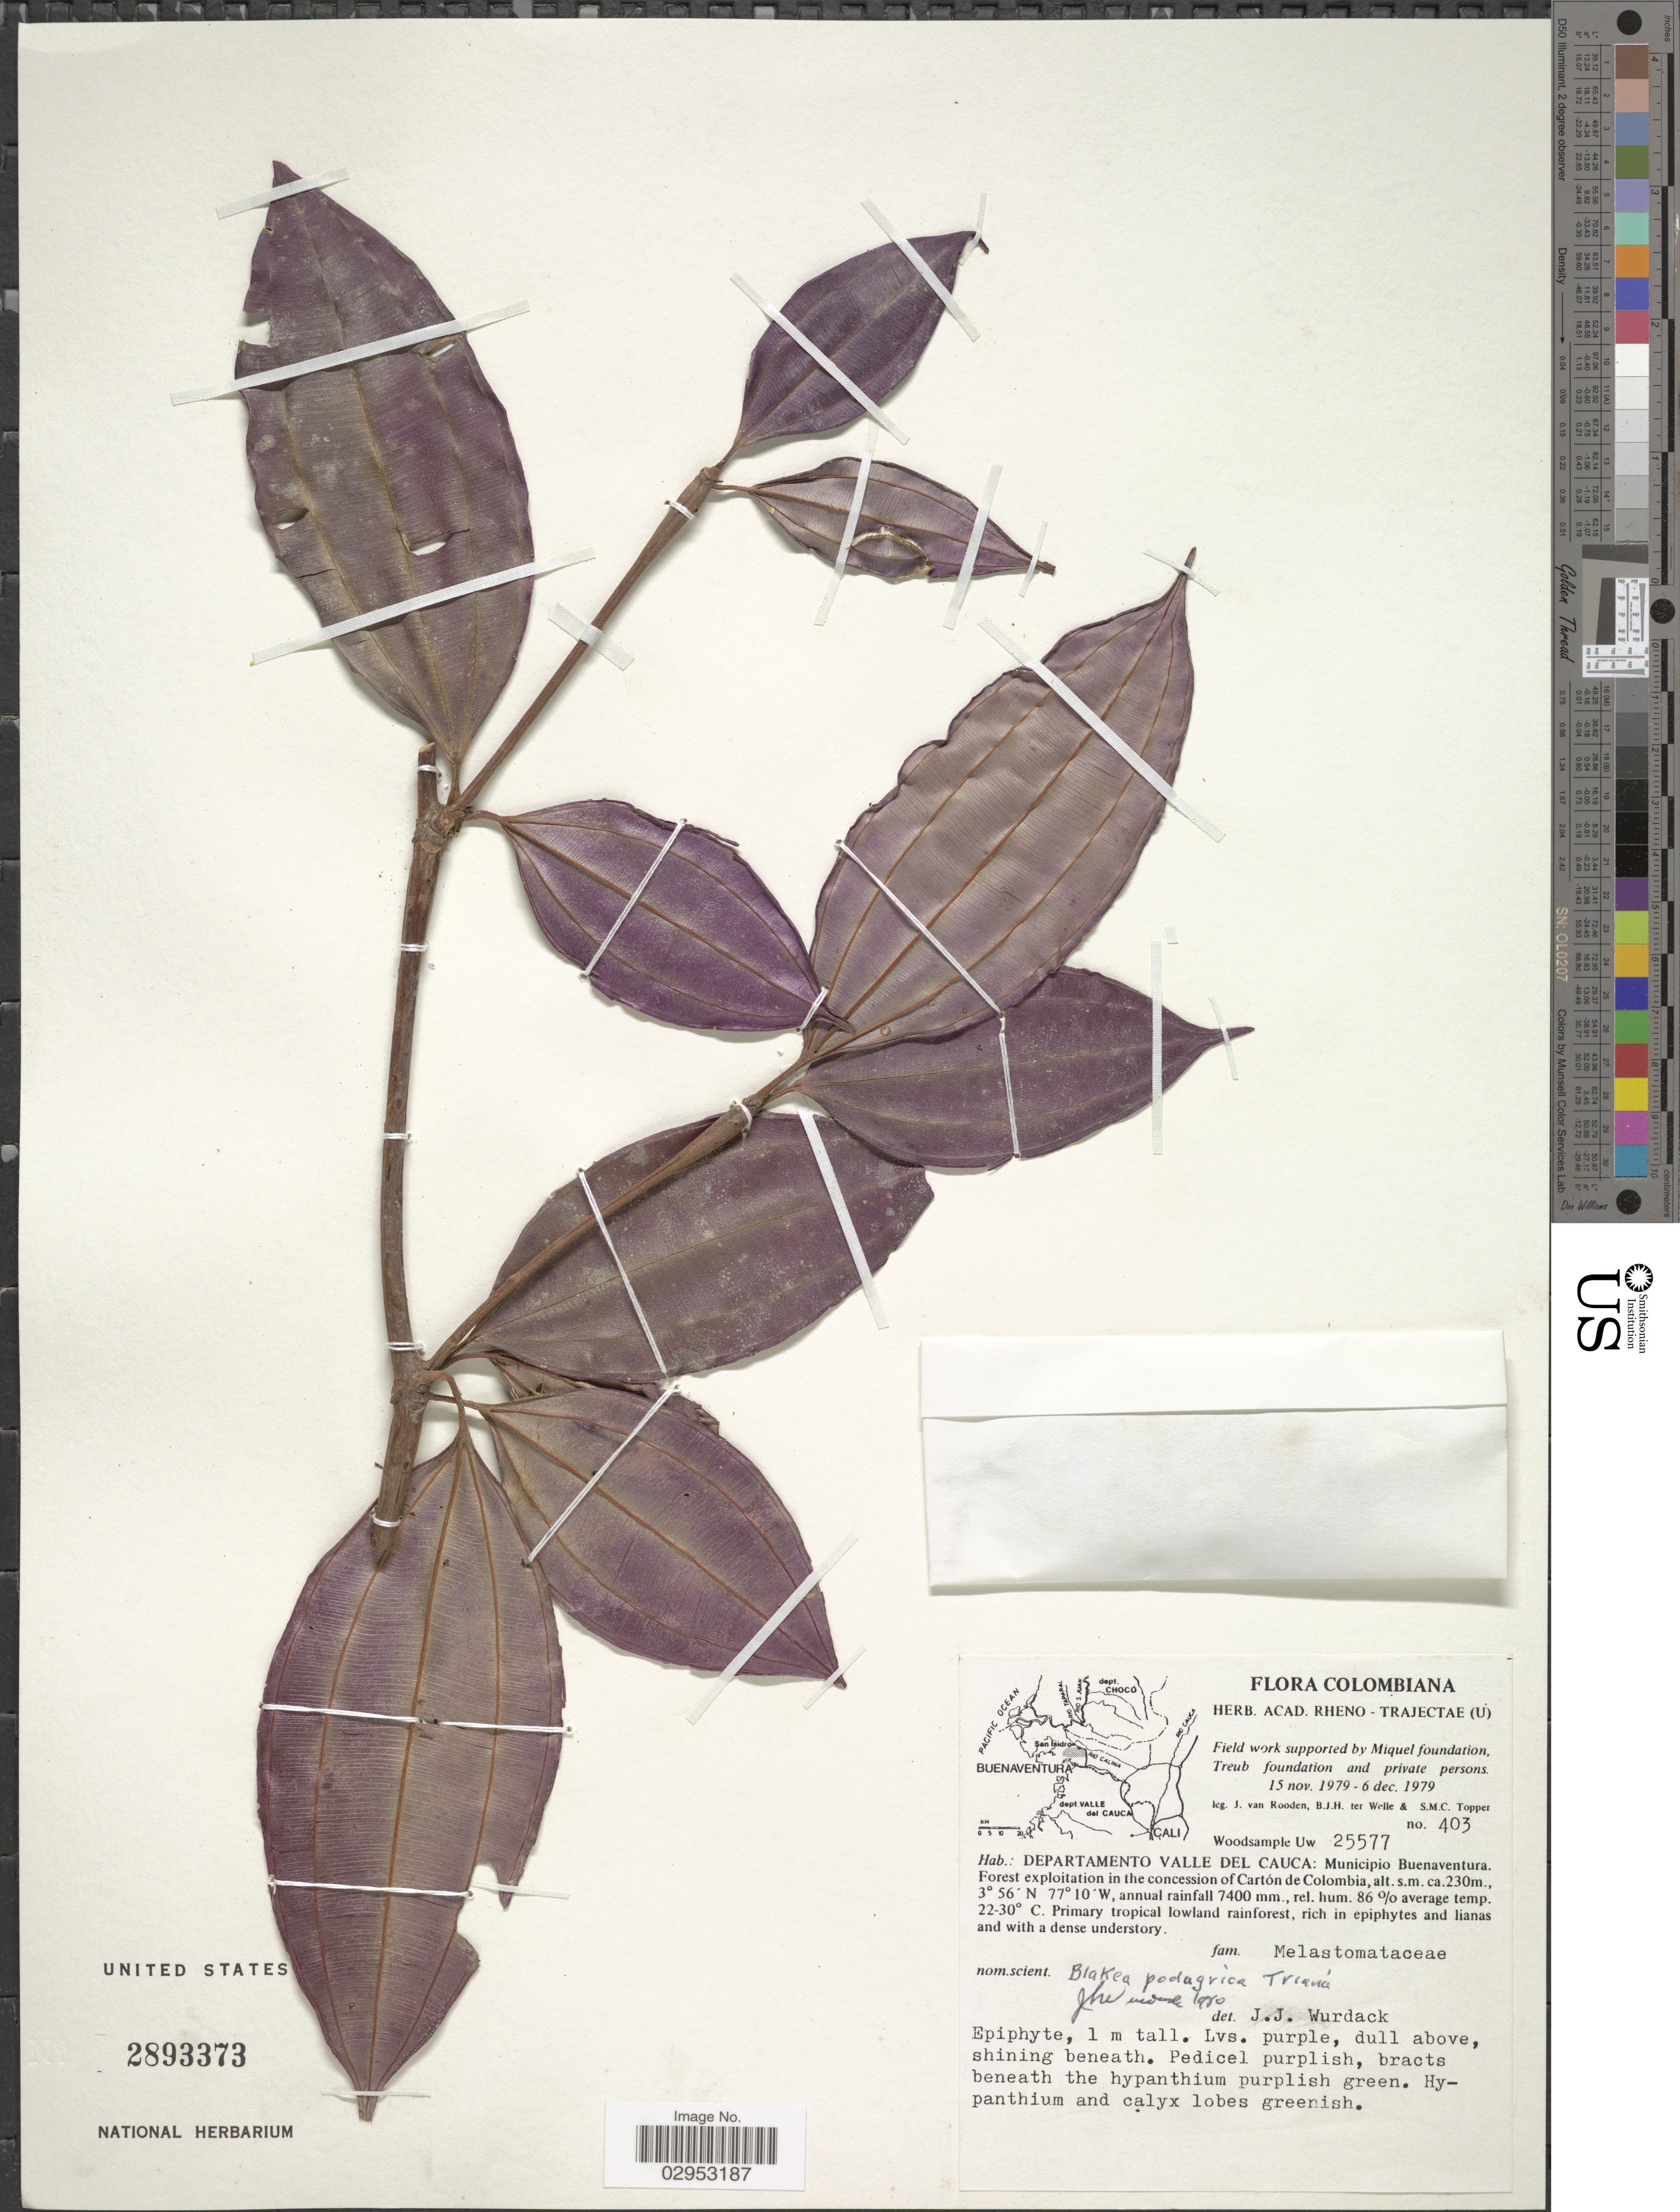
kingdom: Plantae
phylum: Tracheophyta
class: Magnoliopsida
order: Myrtales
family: Melastomataceae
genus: Blakea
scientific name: Blakea podagrica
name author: Triana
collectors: J. Van Rooden, B. ter Welle & S. Topper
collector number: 25577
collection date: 1979-11-15/1979-12-06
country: Colombia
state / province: Valle del Cauca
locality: Departamento Valle Del Cauca: Municipio Buenaventura. Forest exploitation in the concession of Cartón de Colombia.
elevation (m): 7400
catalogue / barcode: US 2893373